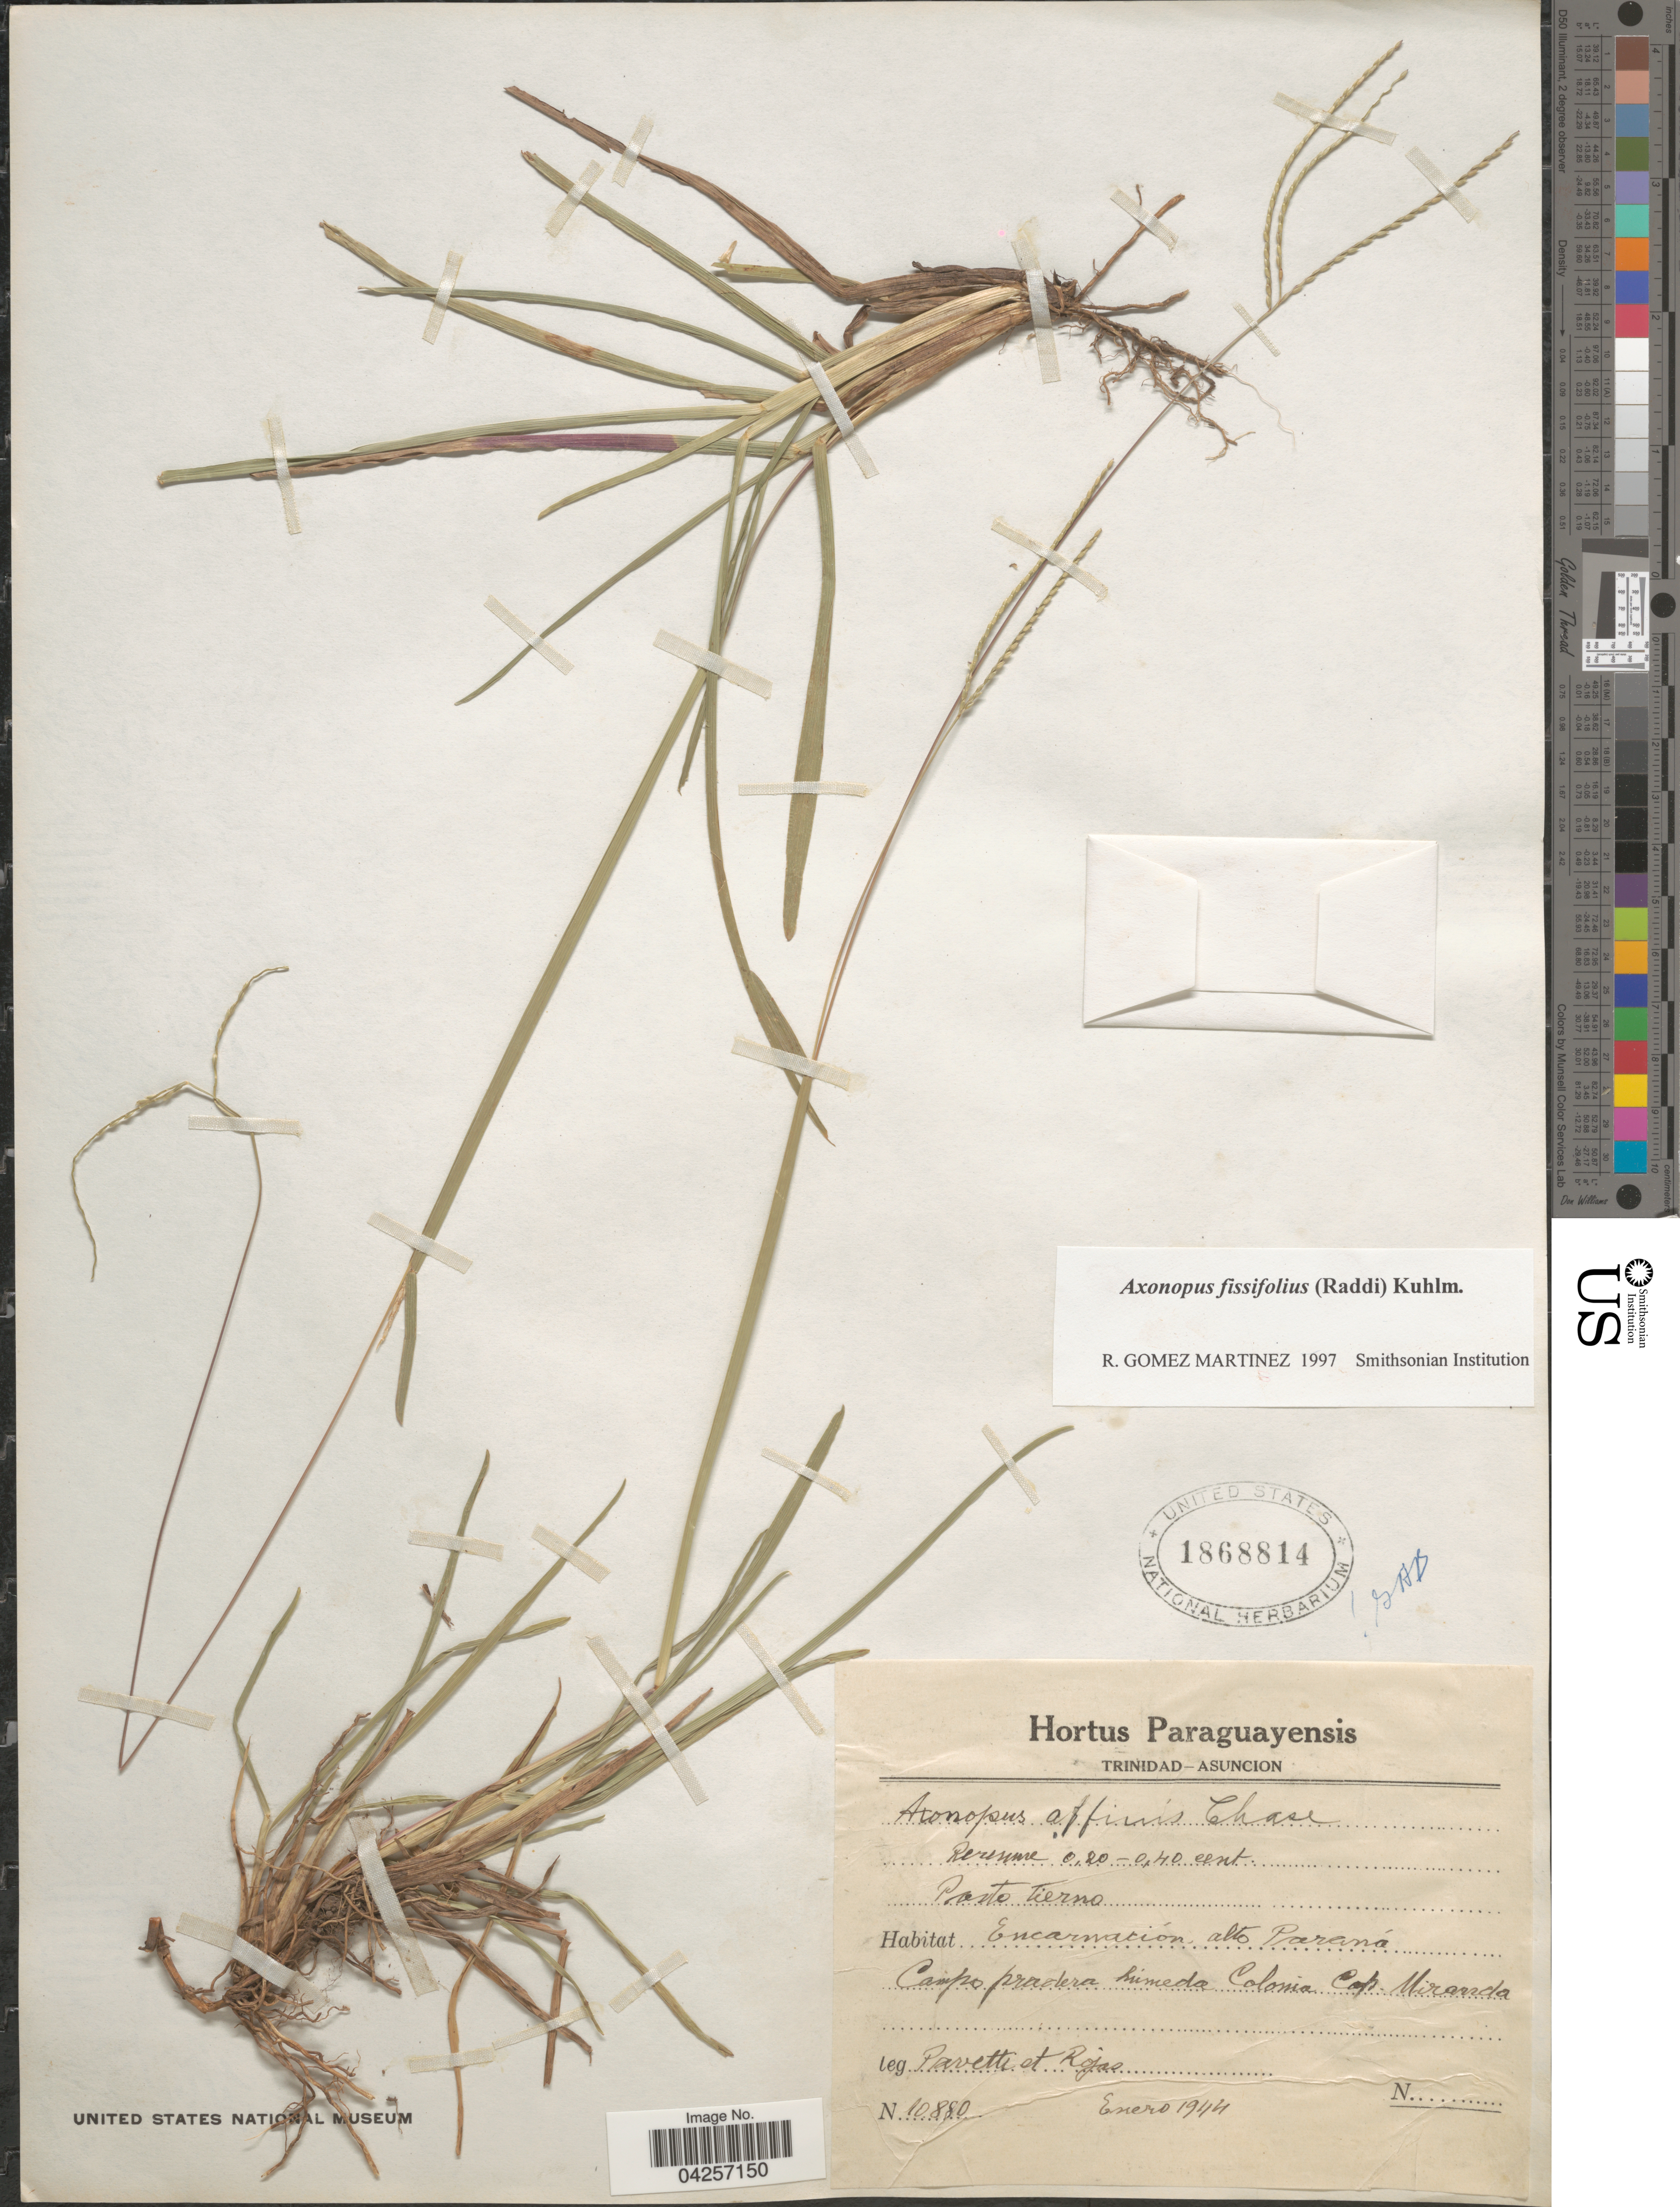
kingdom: Plantae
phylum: Tracheophyta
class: Liliopsida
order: Poales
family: Poaceae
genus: Axonopus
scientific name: Axonopus fissifolius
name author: (Raddi) Kuhlm.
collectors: -. Pavetti & Rojas, --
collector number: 10880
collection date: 1944-01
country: Paraguay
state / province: Alto Parana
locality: Encarnación alto Paraná. Campo pradera húmeda Colonia Cap. Miranda.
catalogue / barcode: US 1868814